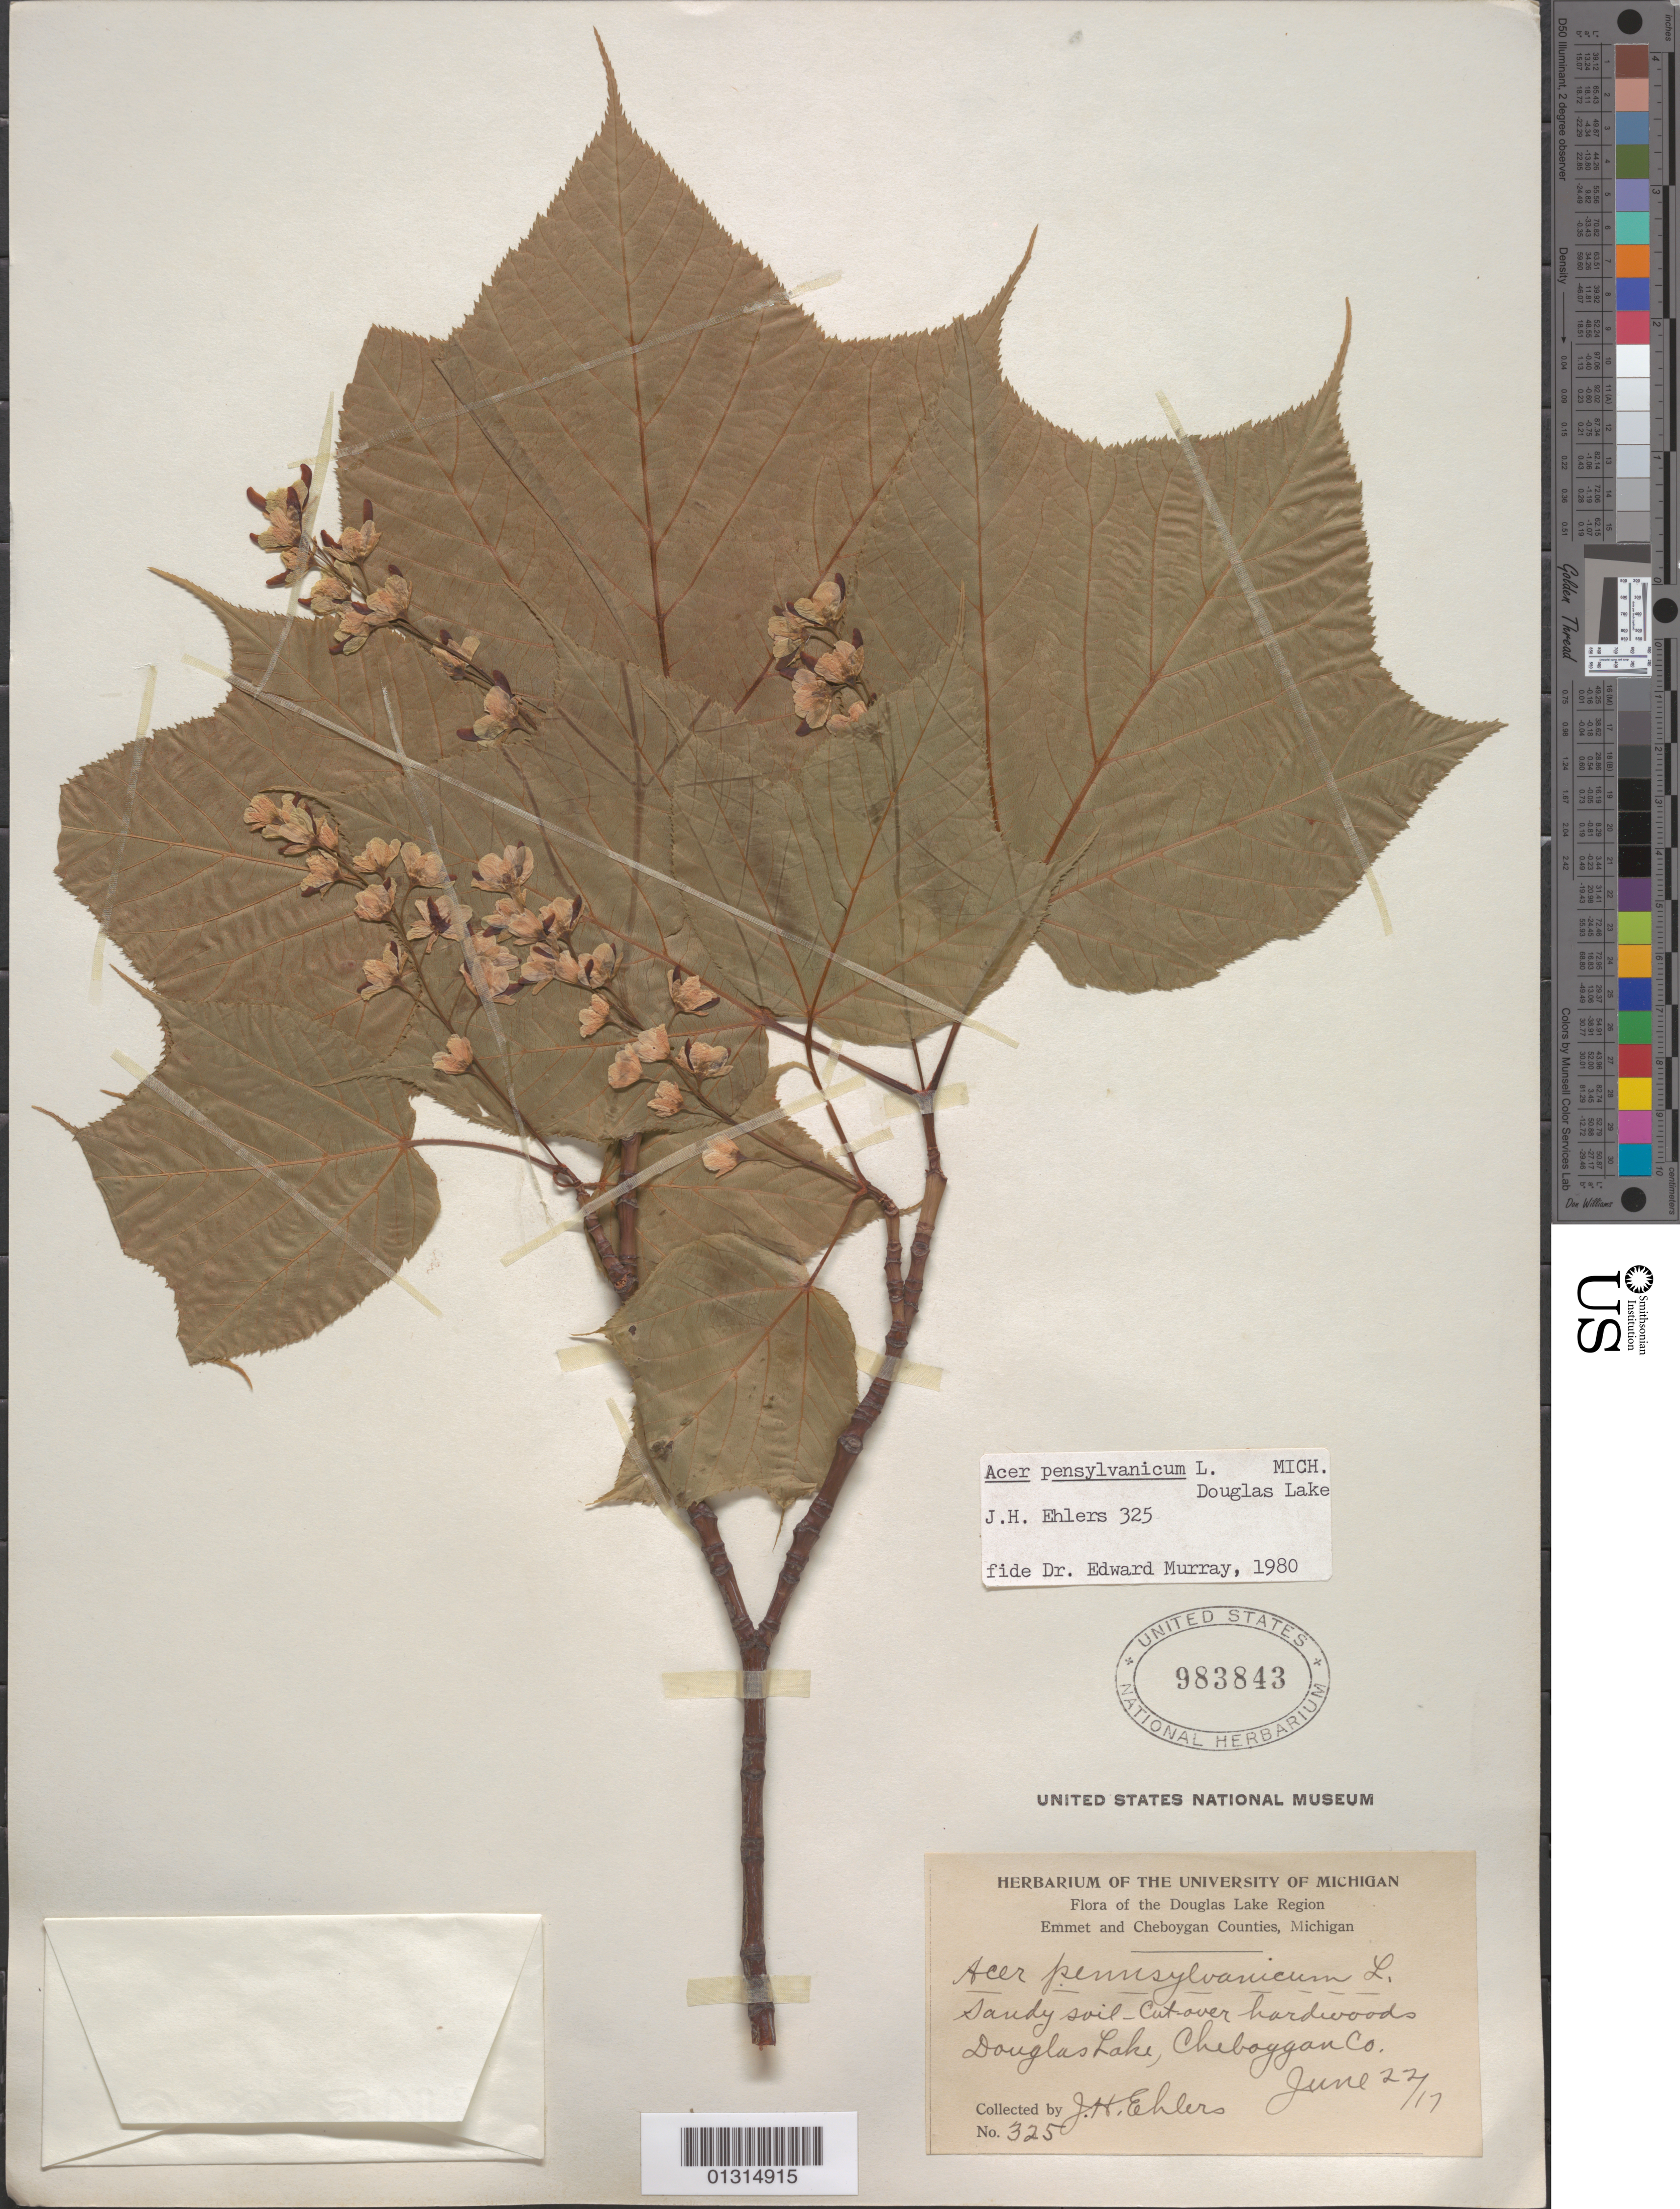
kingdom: Plantae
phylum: Tracheophyta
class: Magnoliopsida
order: Sapindales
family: Sapindaceae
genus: Acer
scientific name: Acer pensylvanicum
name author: L.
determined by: Murray, Edward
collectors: J. H. Ehlers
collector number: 325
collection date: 1917-06-22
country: United States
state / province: Michigan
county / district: Cheboygan County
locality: Cheboygan County, Douglas Lake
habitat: Sandy soil, cut-over hardwoods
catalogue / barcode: US 983843